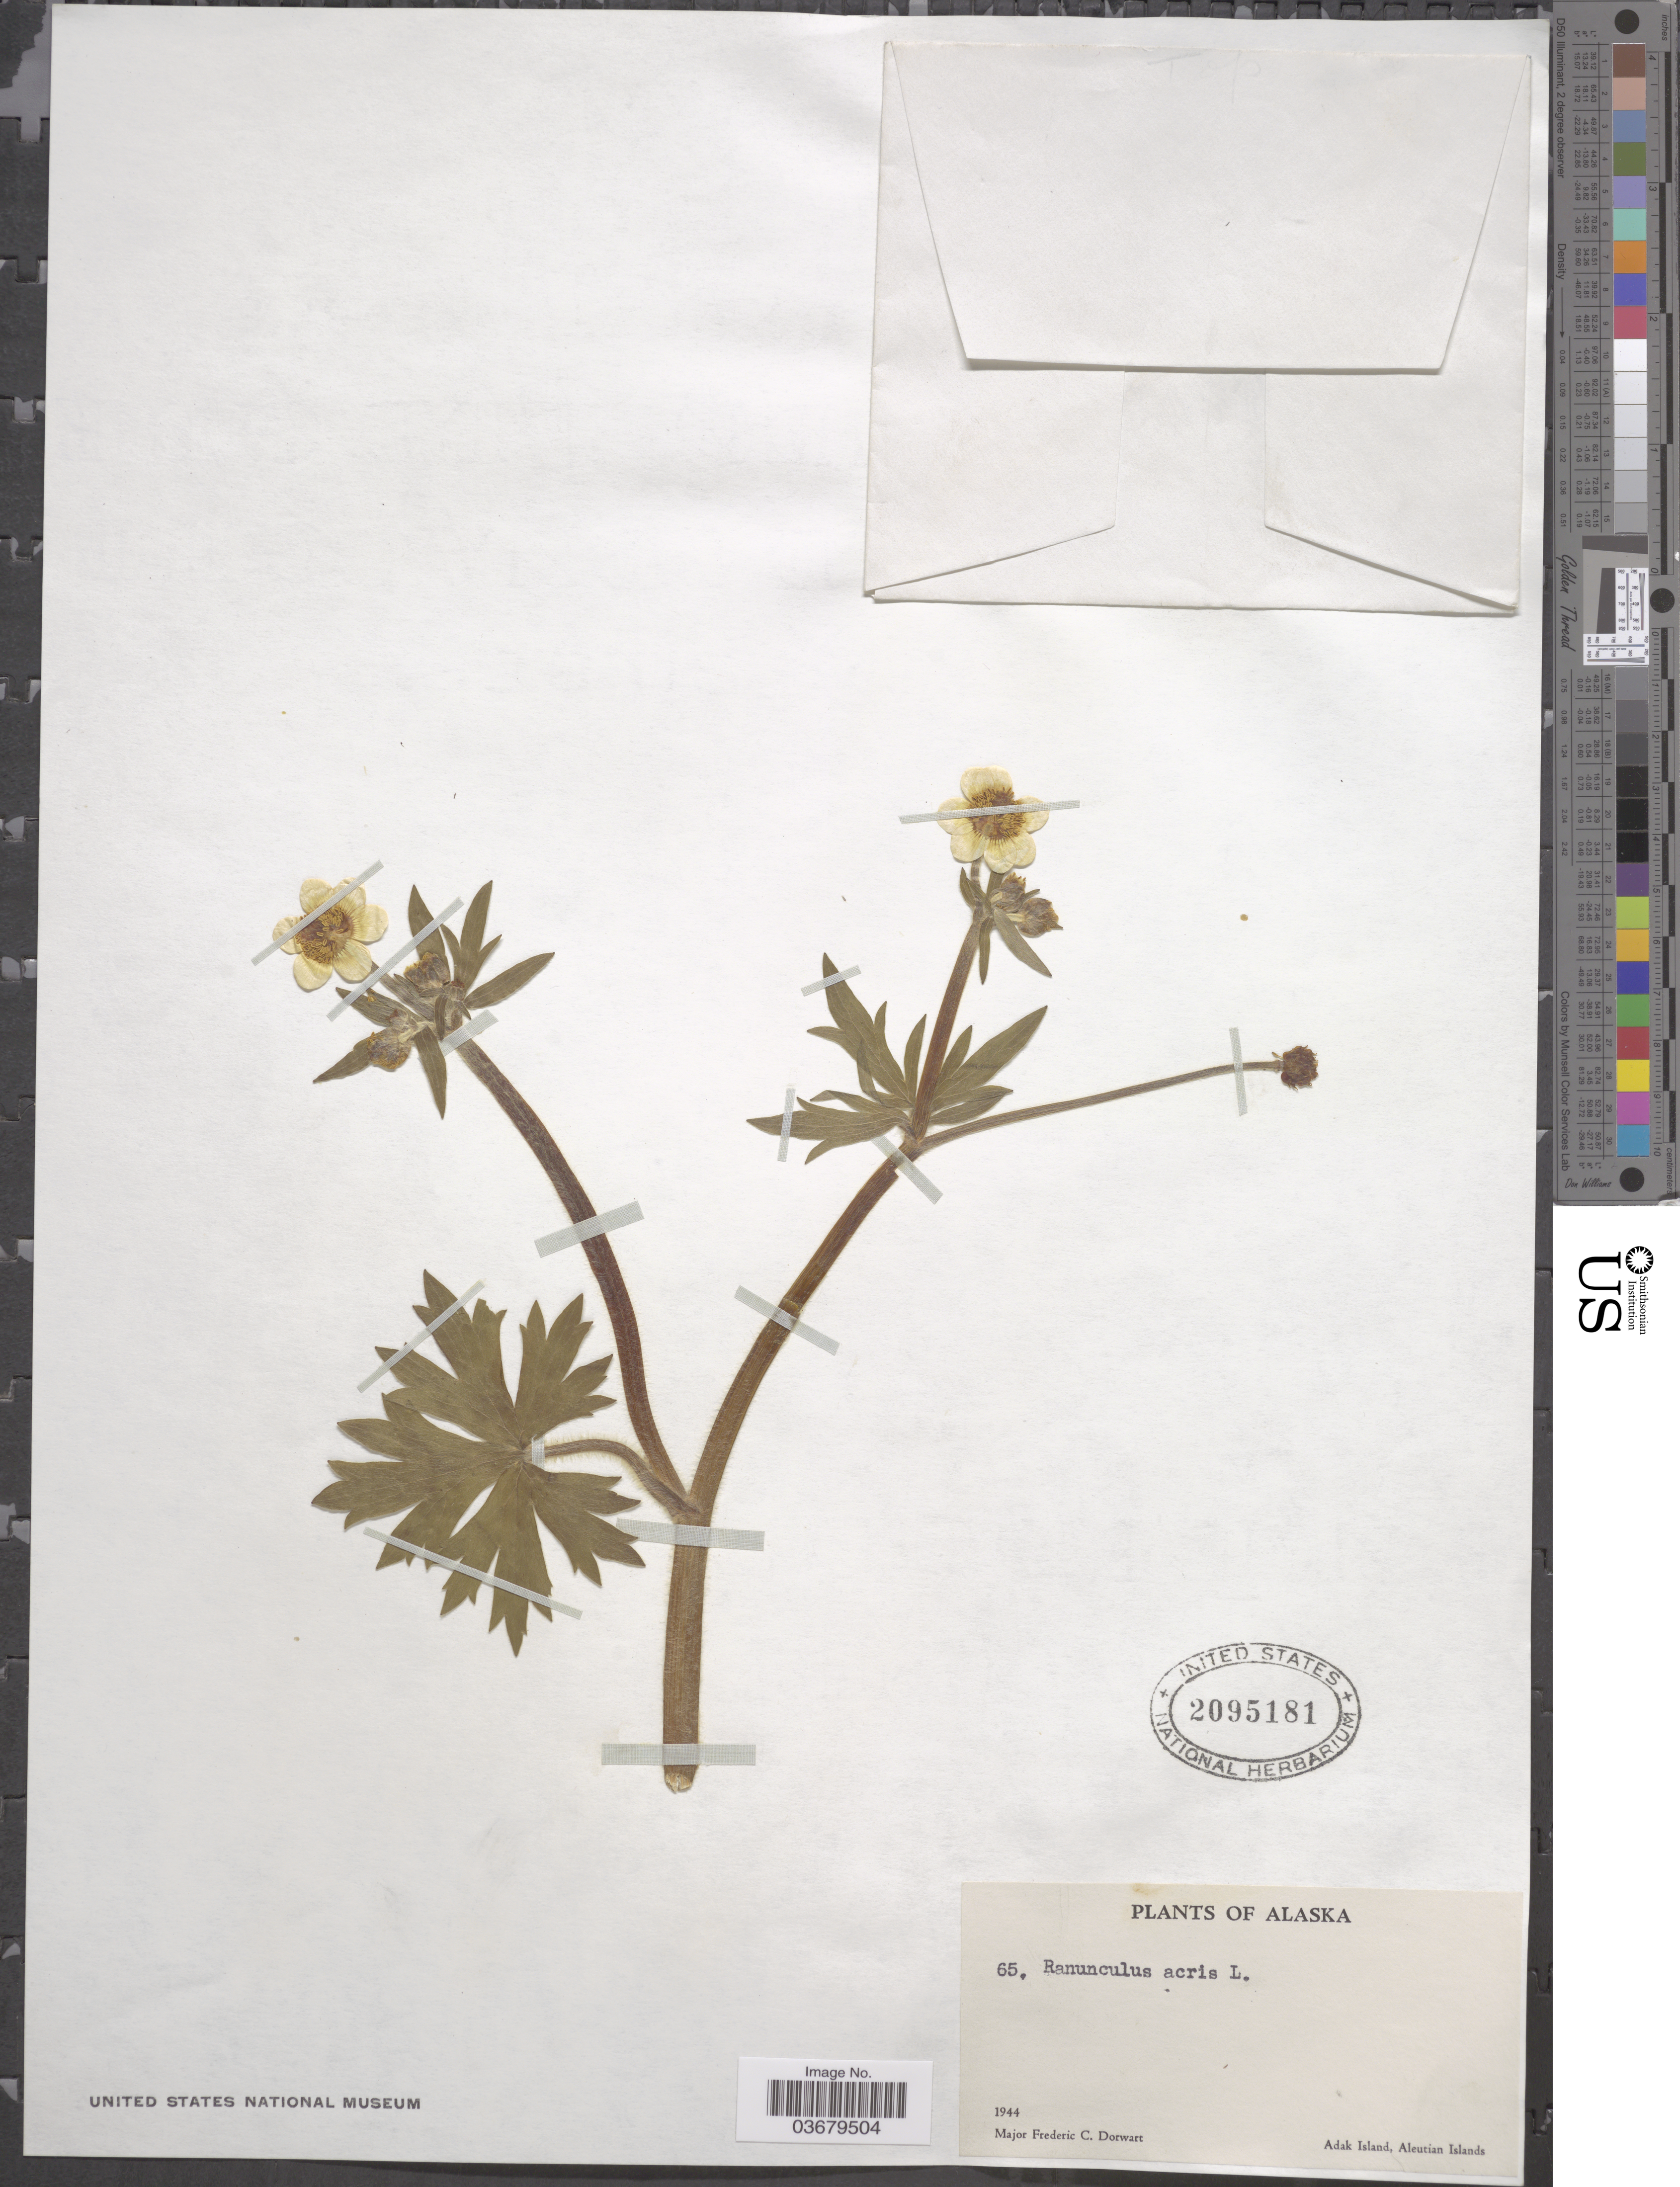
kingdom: Plantae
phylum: Tracheophyta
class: Magnoliopsida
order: Ranunculales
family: Ranunculaceae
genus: Ranunculus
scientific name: Ranunculus acris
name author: L.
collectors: F. Dorwart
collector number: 65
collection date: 1944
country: United States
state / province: Alaska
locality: Adak Island, Aleutian Islands.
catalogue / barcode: US 2095181